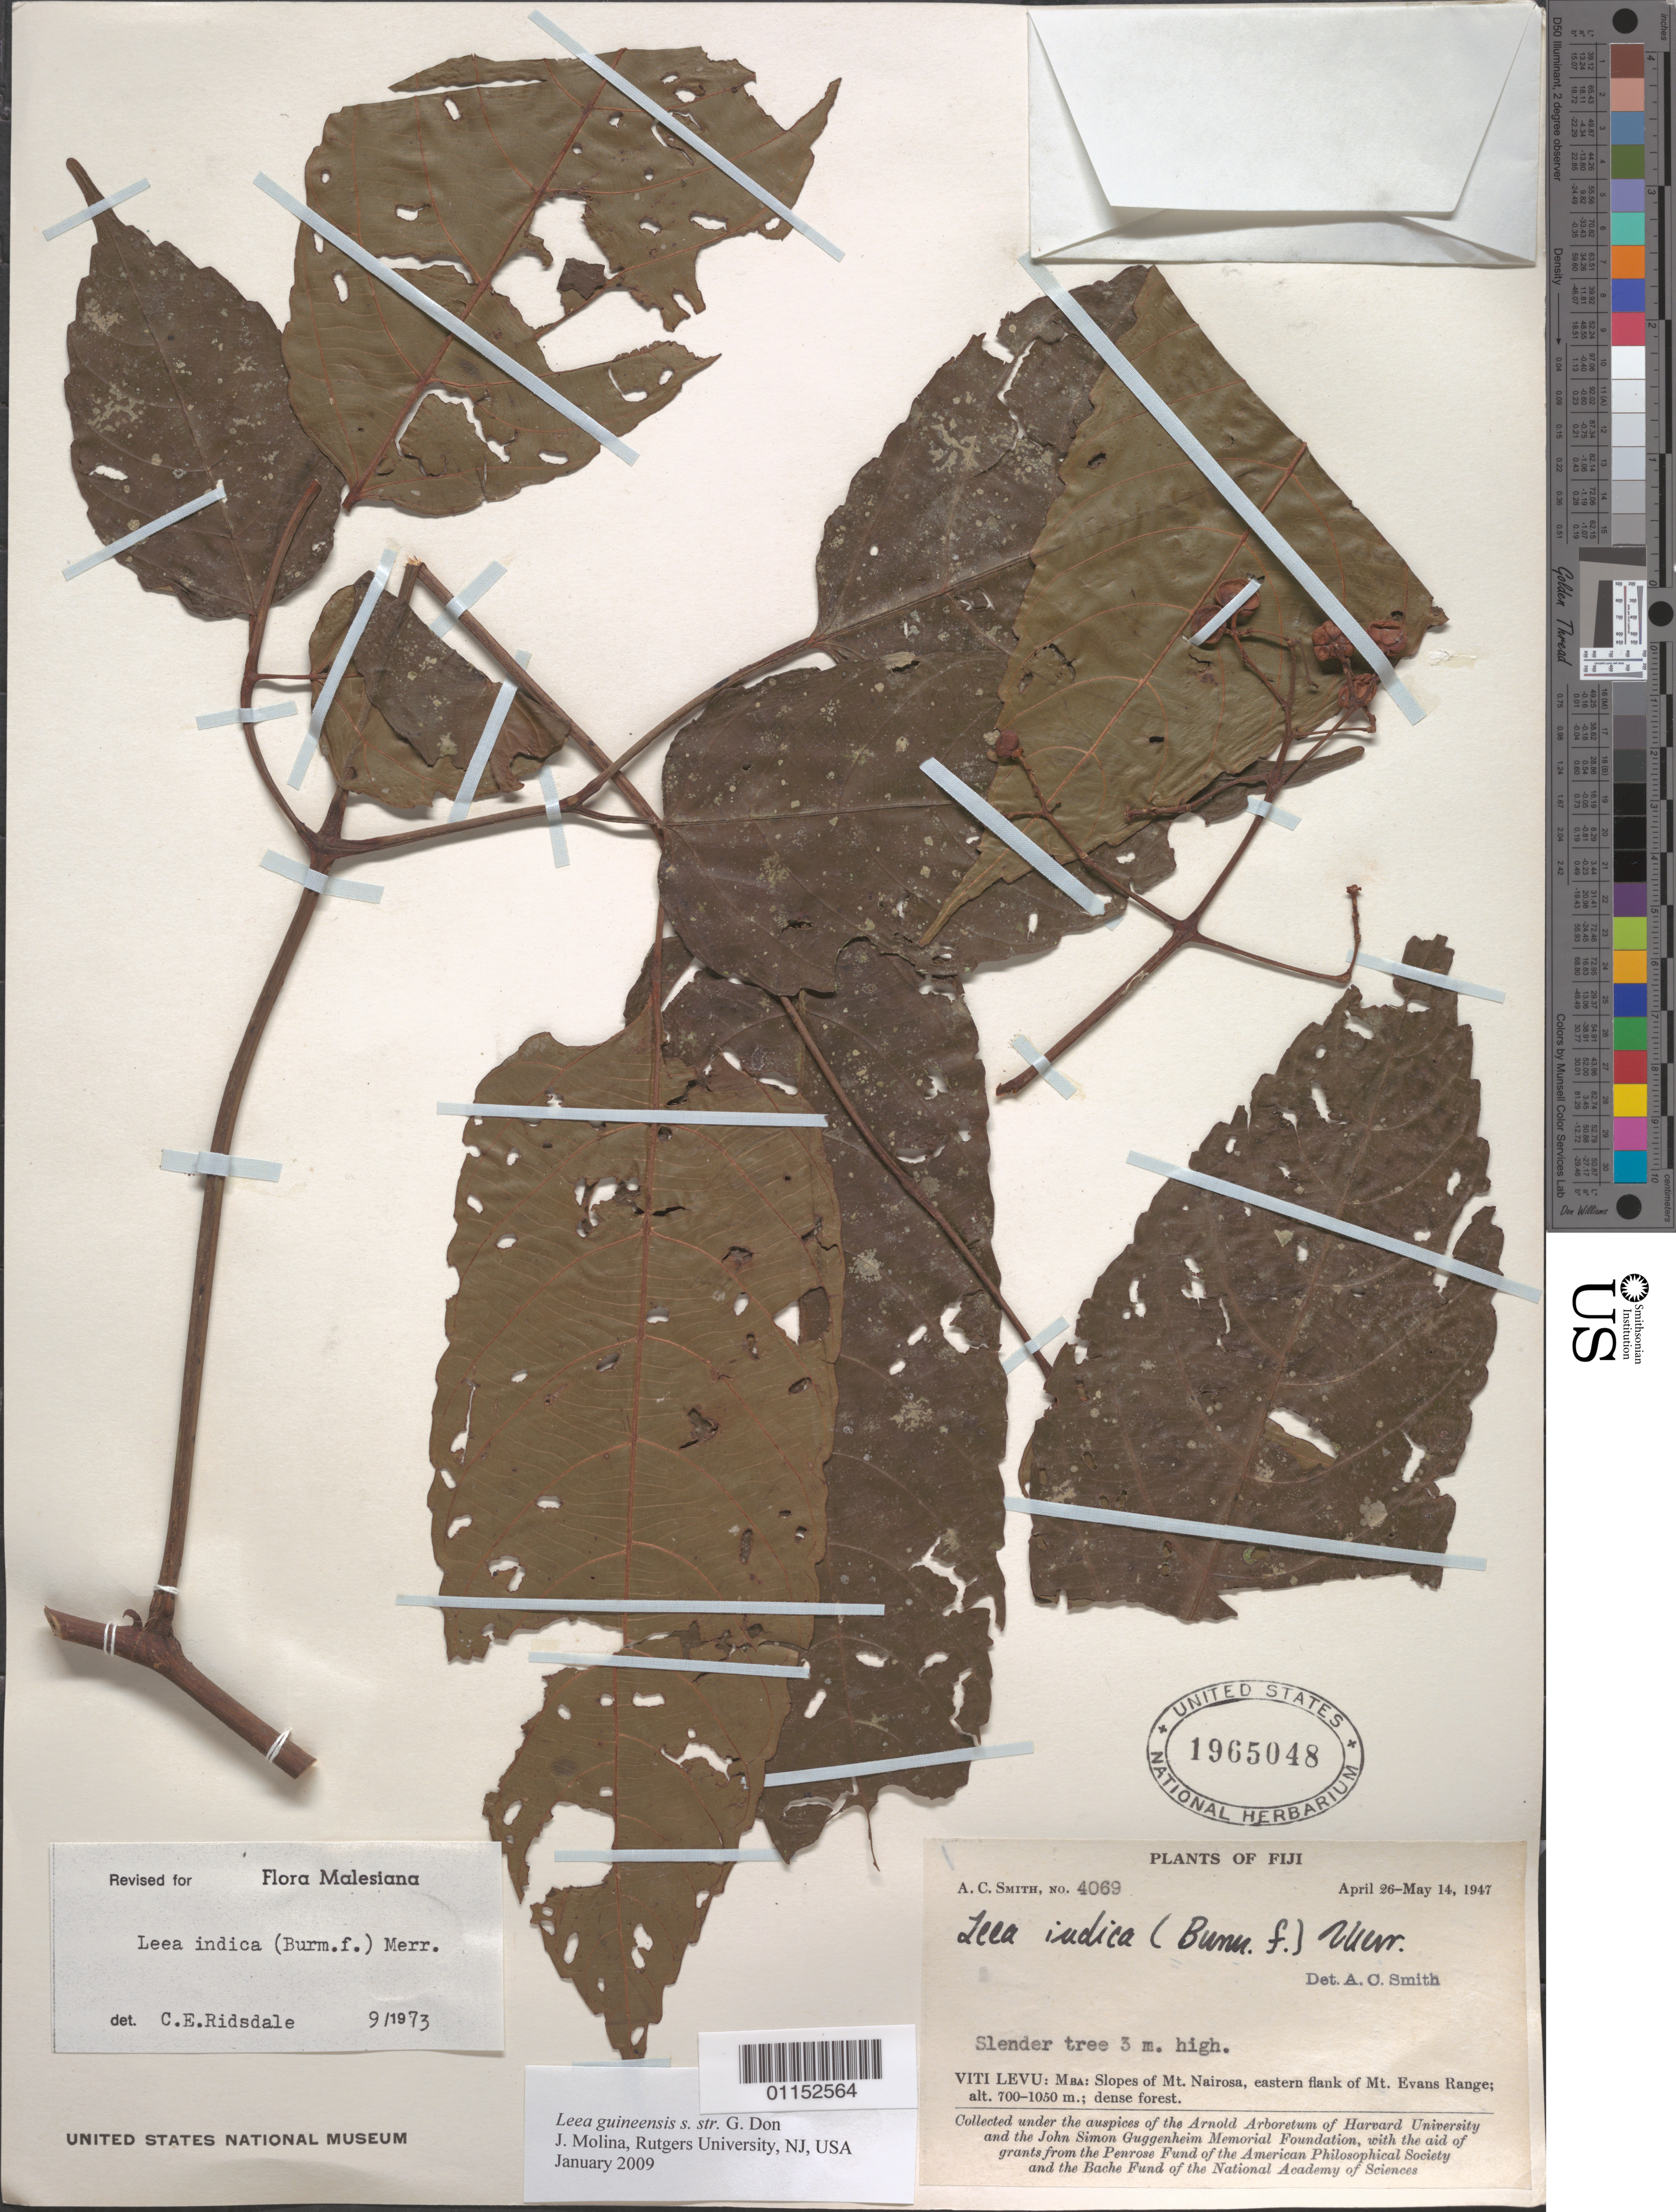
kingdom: Plantae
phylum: Tracheophyta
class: Magnoliopsida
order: Vitales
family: Vitaceae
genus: Leea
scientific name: Leea guineensis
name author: G. Don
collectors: A. C. Smith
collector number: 4069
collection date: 1947-04-26/1947-05-14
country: Fiji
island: Viti Levu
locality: MBA (formerly Tholo North): Slopes of Mt Nairosa.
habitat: Slender tree. Dense forest.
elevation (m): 700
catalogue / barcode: US 1965048